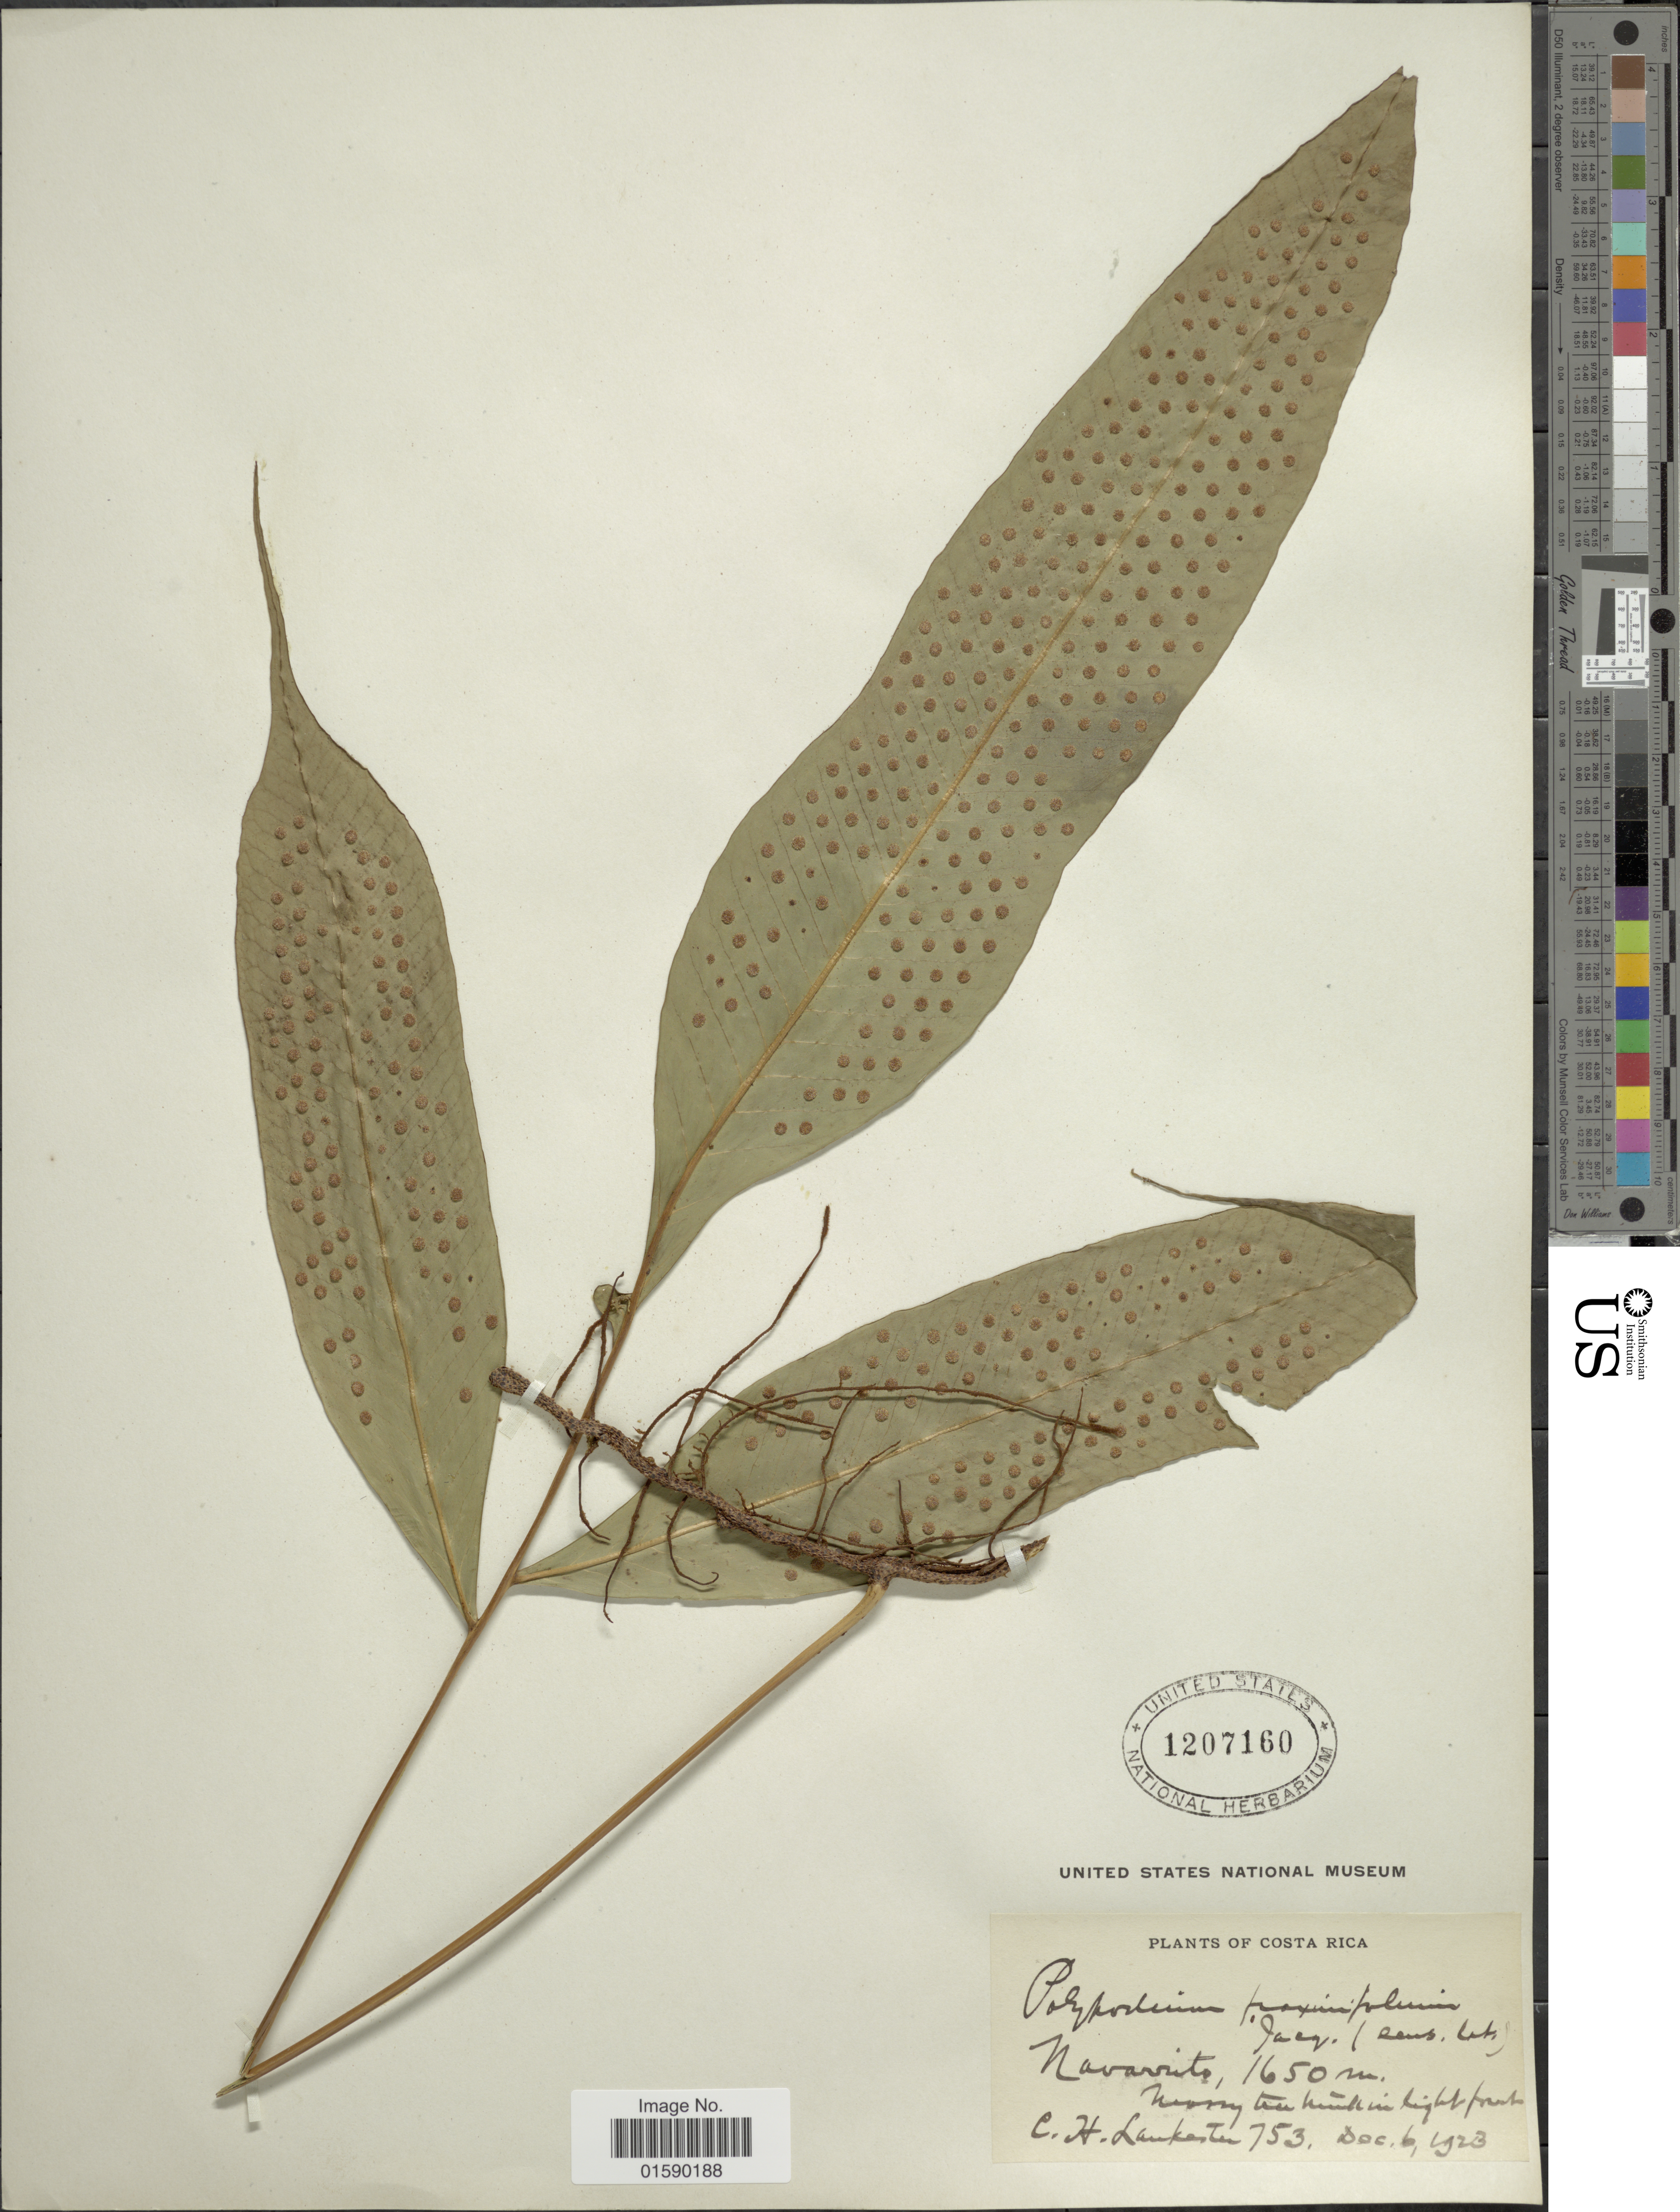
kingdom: Plantae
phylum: Tracheophyta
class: Polypodiopsida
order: Polypodiales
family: Polypodiaceae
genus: Aglaomorpha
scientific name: Aglaomorpha heraclea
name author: (Kunze) Copel.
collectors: C. H. Lankester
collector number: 753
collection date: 1923-12-06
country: Costa Rica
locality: Navarrito, Costa Rica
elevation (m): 1650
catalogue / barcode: US 1207160